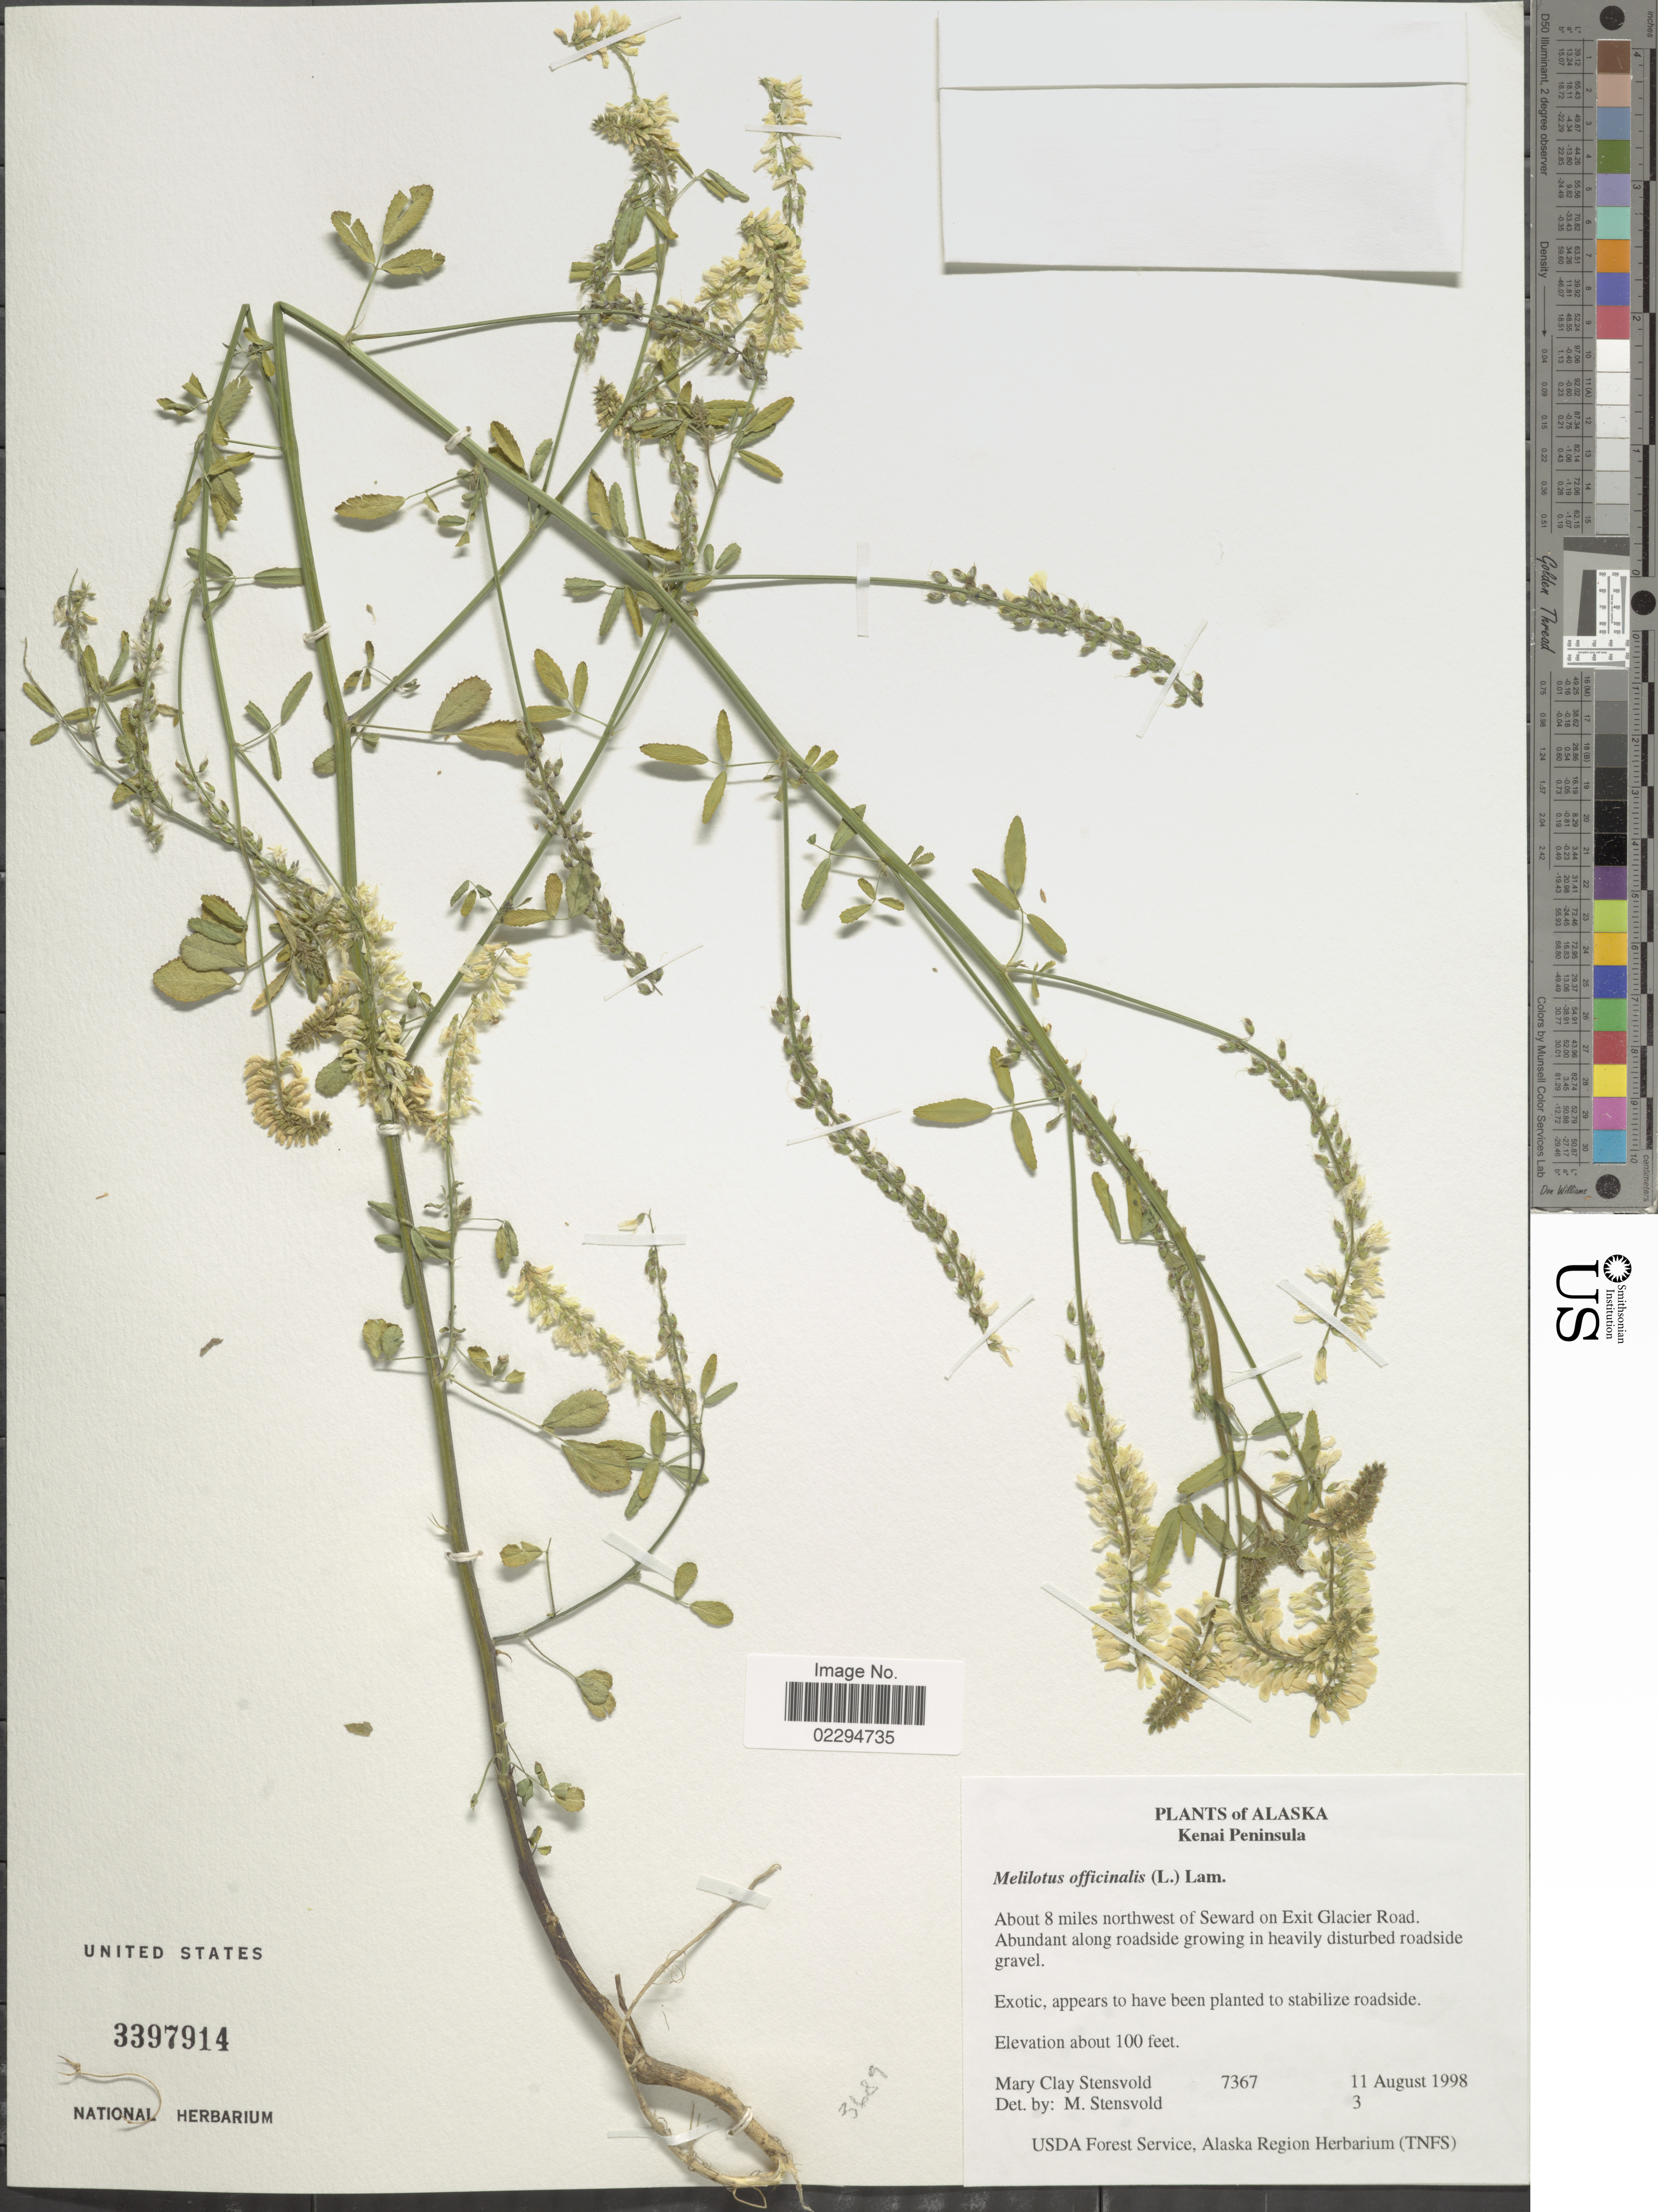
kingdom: Plantae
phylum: Tracheophyta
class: Magnoliopsida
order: Fabales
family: Fabaceae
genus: Melilotus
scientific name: Melilotus officinalis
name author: (L.) Lam.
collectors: M. Stensvold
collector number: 7367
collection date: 1998-08-11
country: United States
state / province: Alaska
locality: Kenai Peninsula. About 8 miles northwest of Seward on Exit Glacier Road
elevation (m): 30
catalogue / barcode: US 3397914